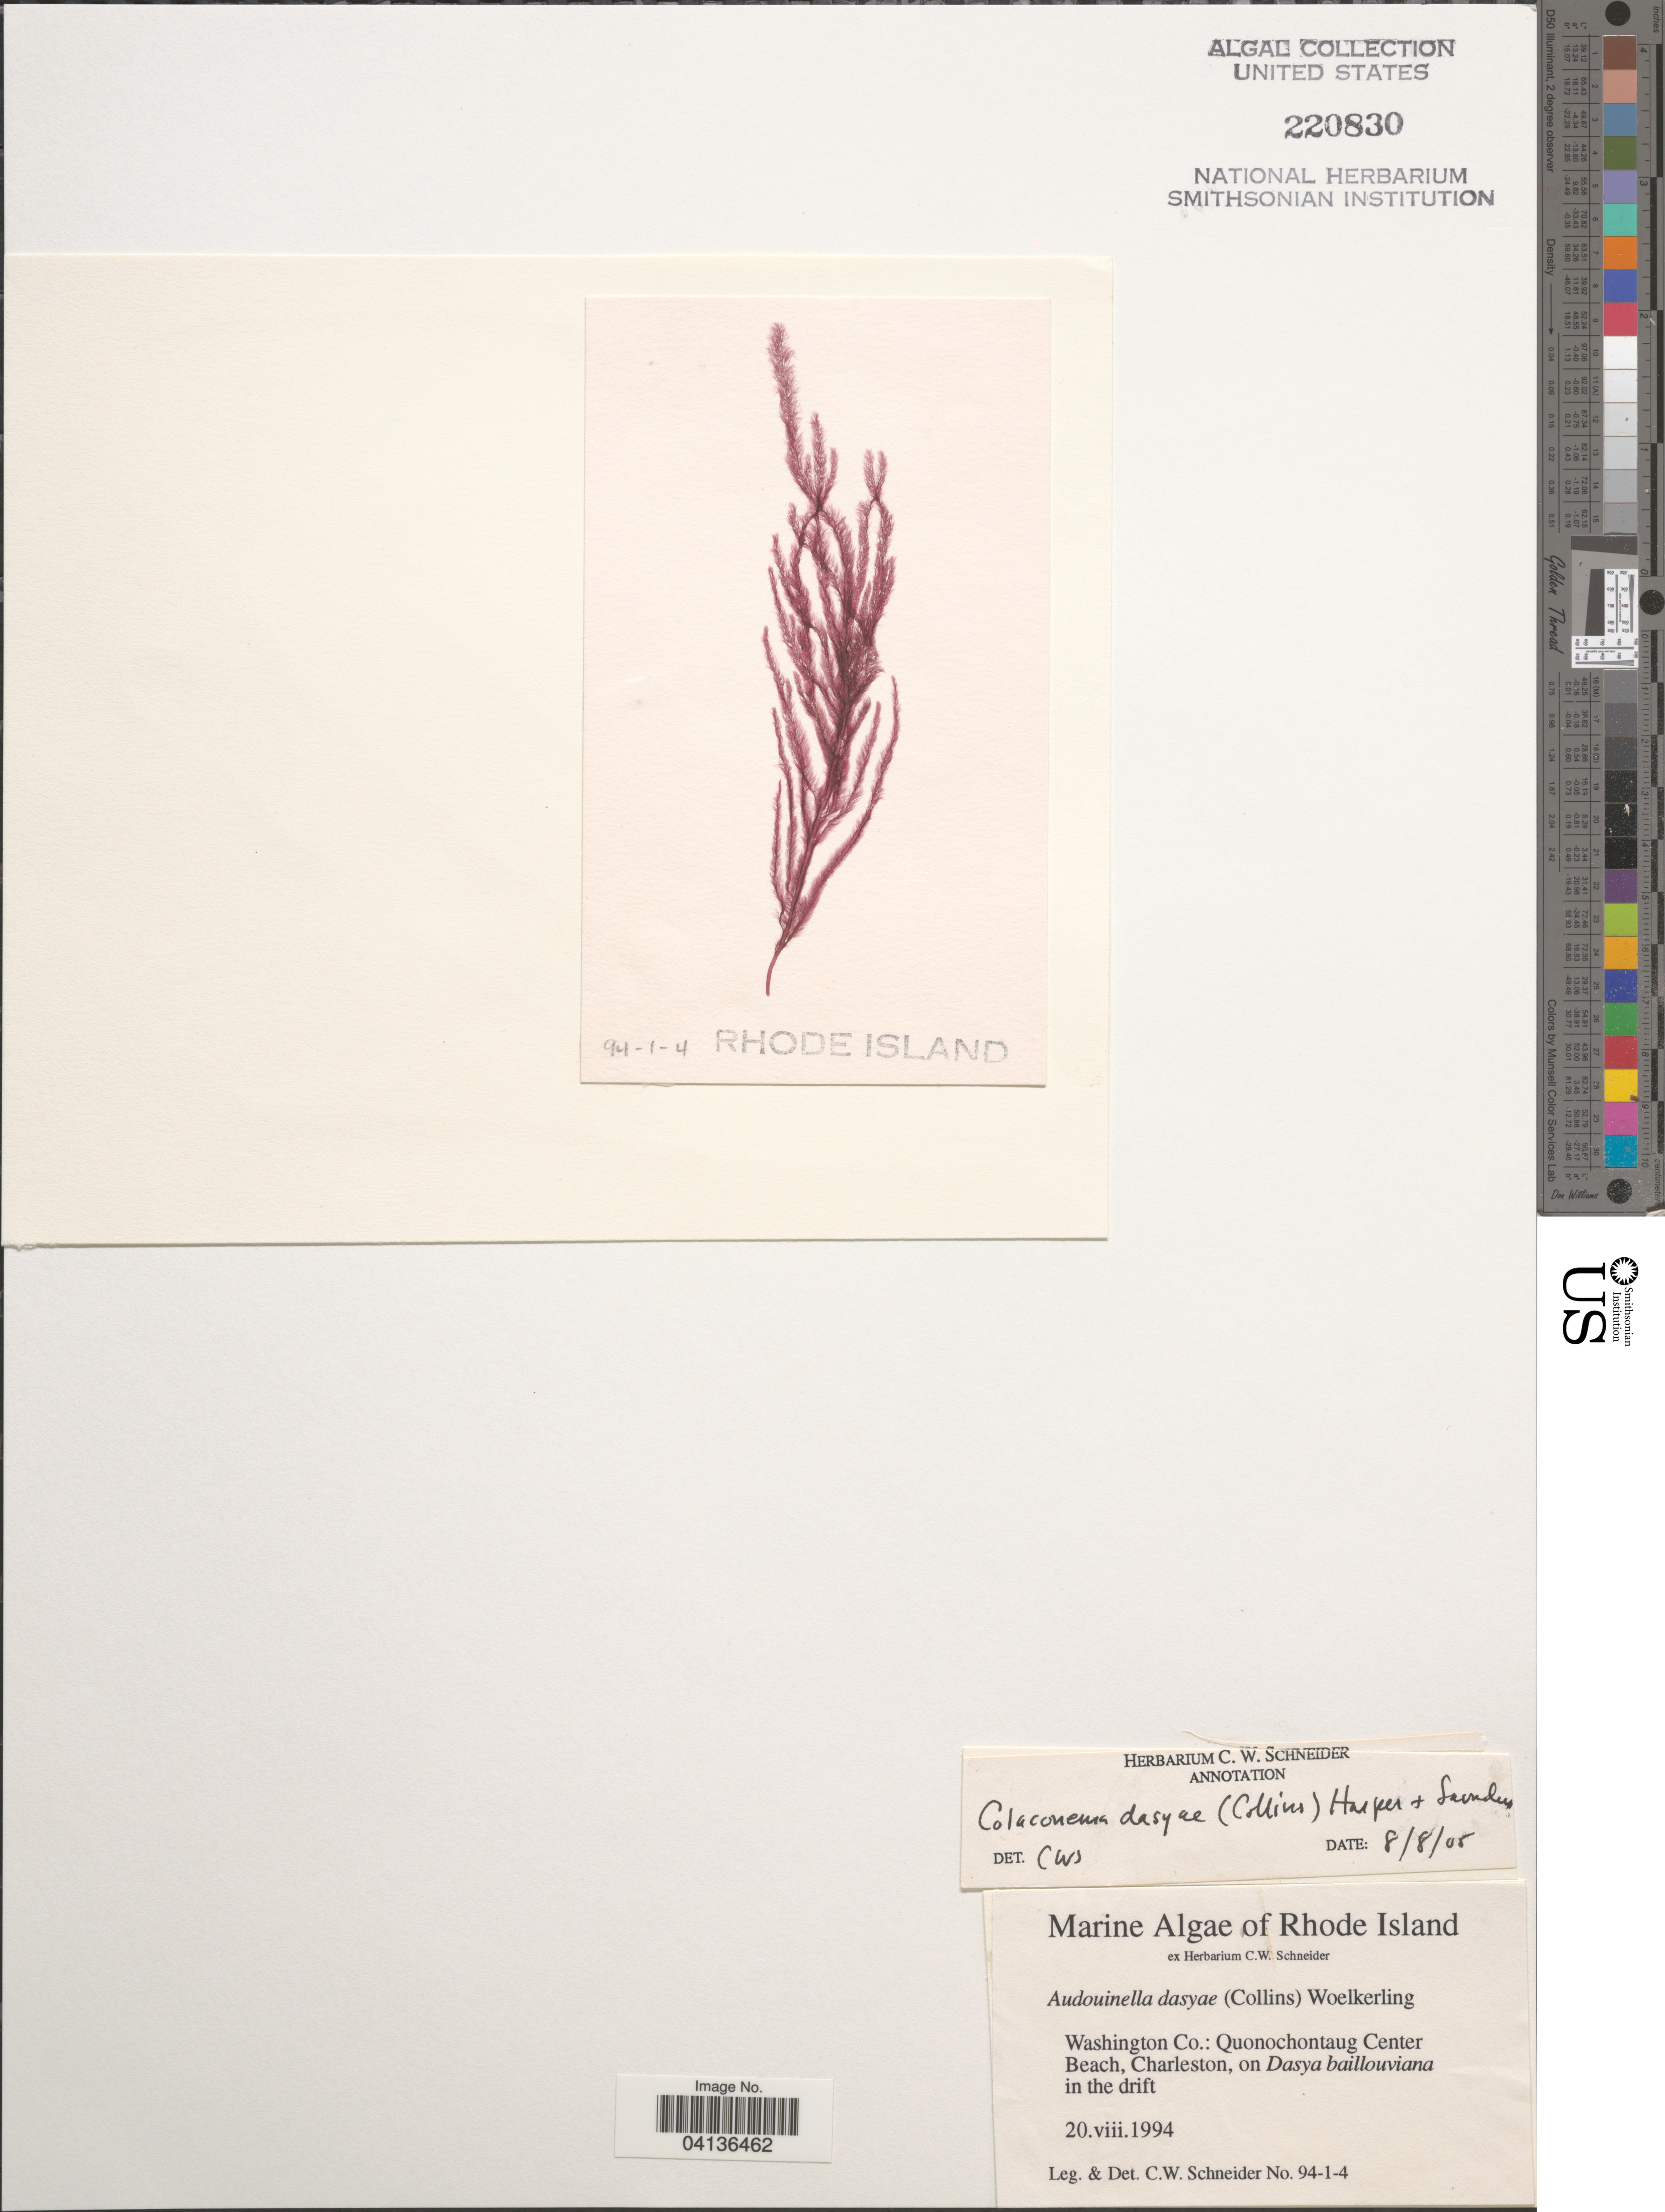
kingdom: Plantae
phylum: Rhodophyta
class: Florideophyceae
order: Colaconematales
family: Colaconemataceae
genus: Colaconema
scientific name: Colaconema dasyae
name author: (Collins) H. Stegenga et al.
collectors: C. W.Schneider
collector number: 94-1-4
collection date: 1994-08-20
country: United States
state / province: Rhode Island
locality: Washington Co.: Quonochontaug Center Beach, Charleston.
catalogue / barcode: US 220830